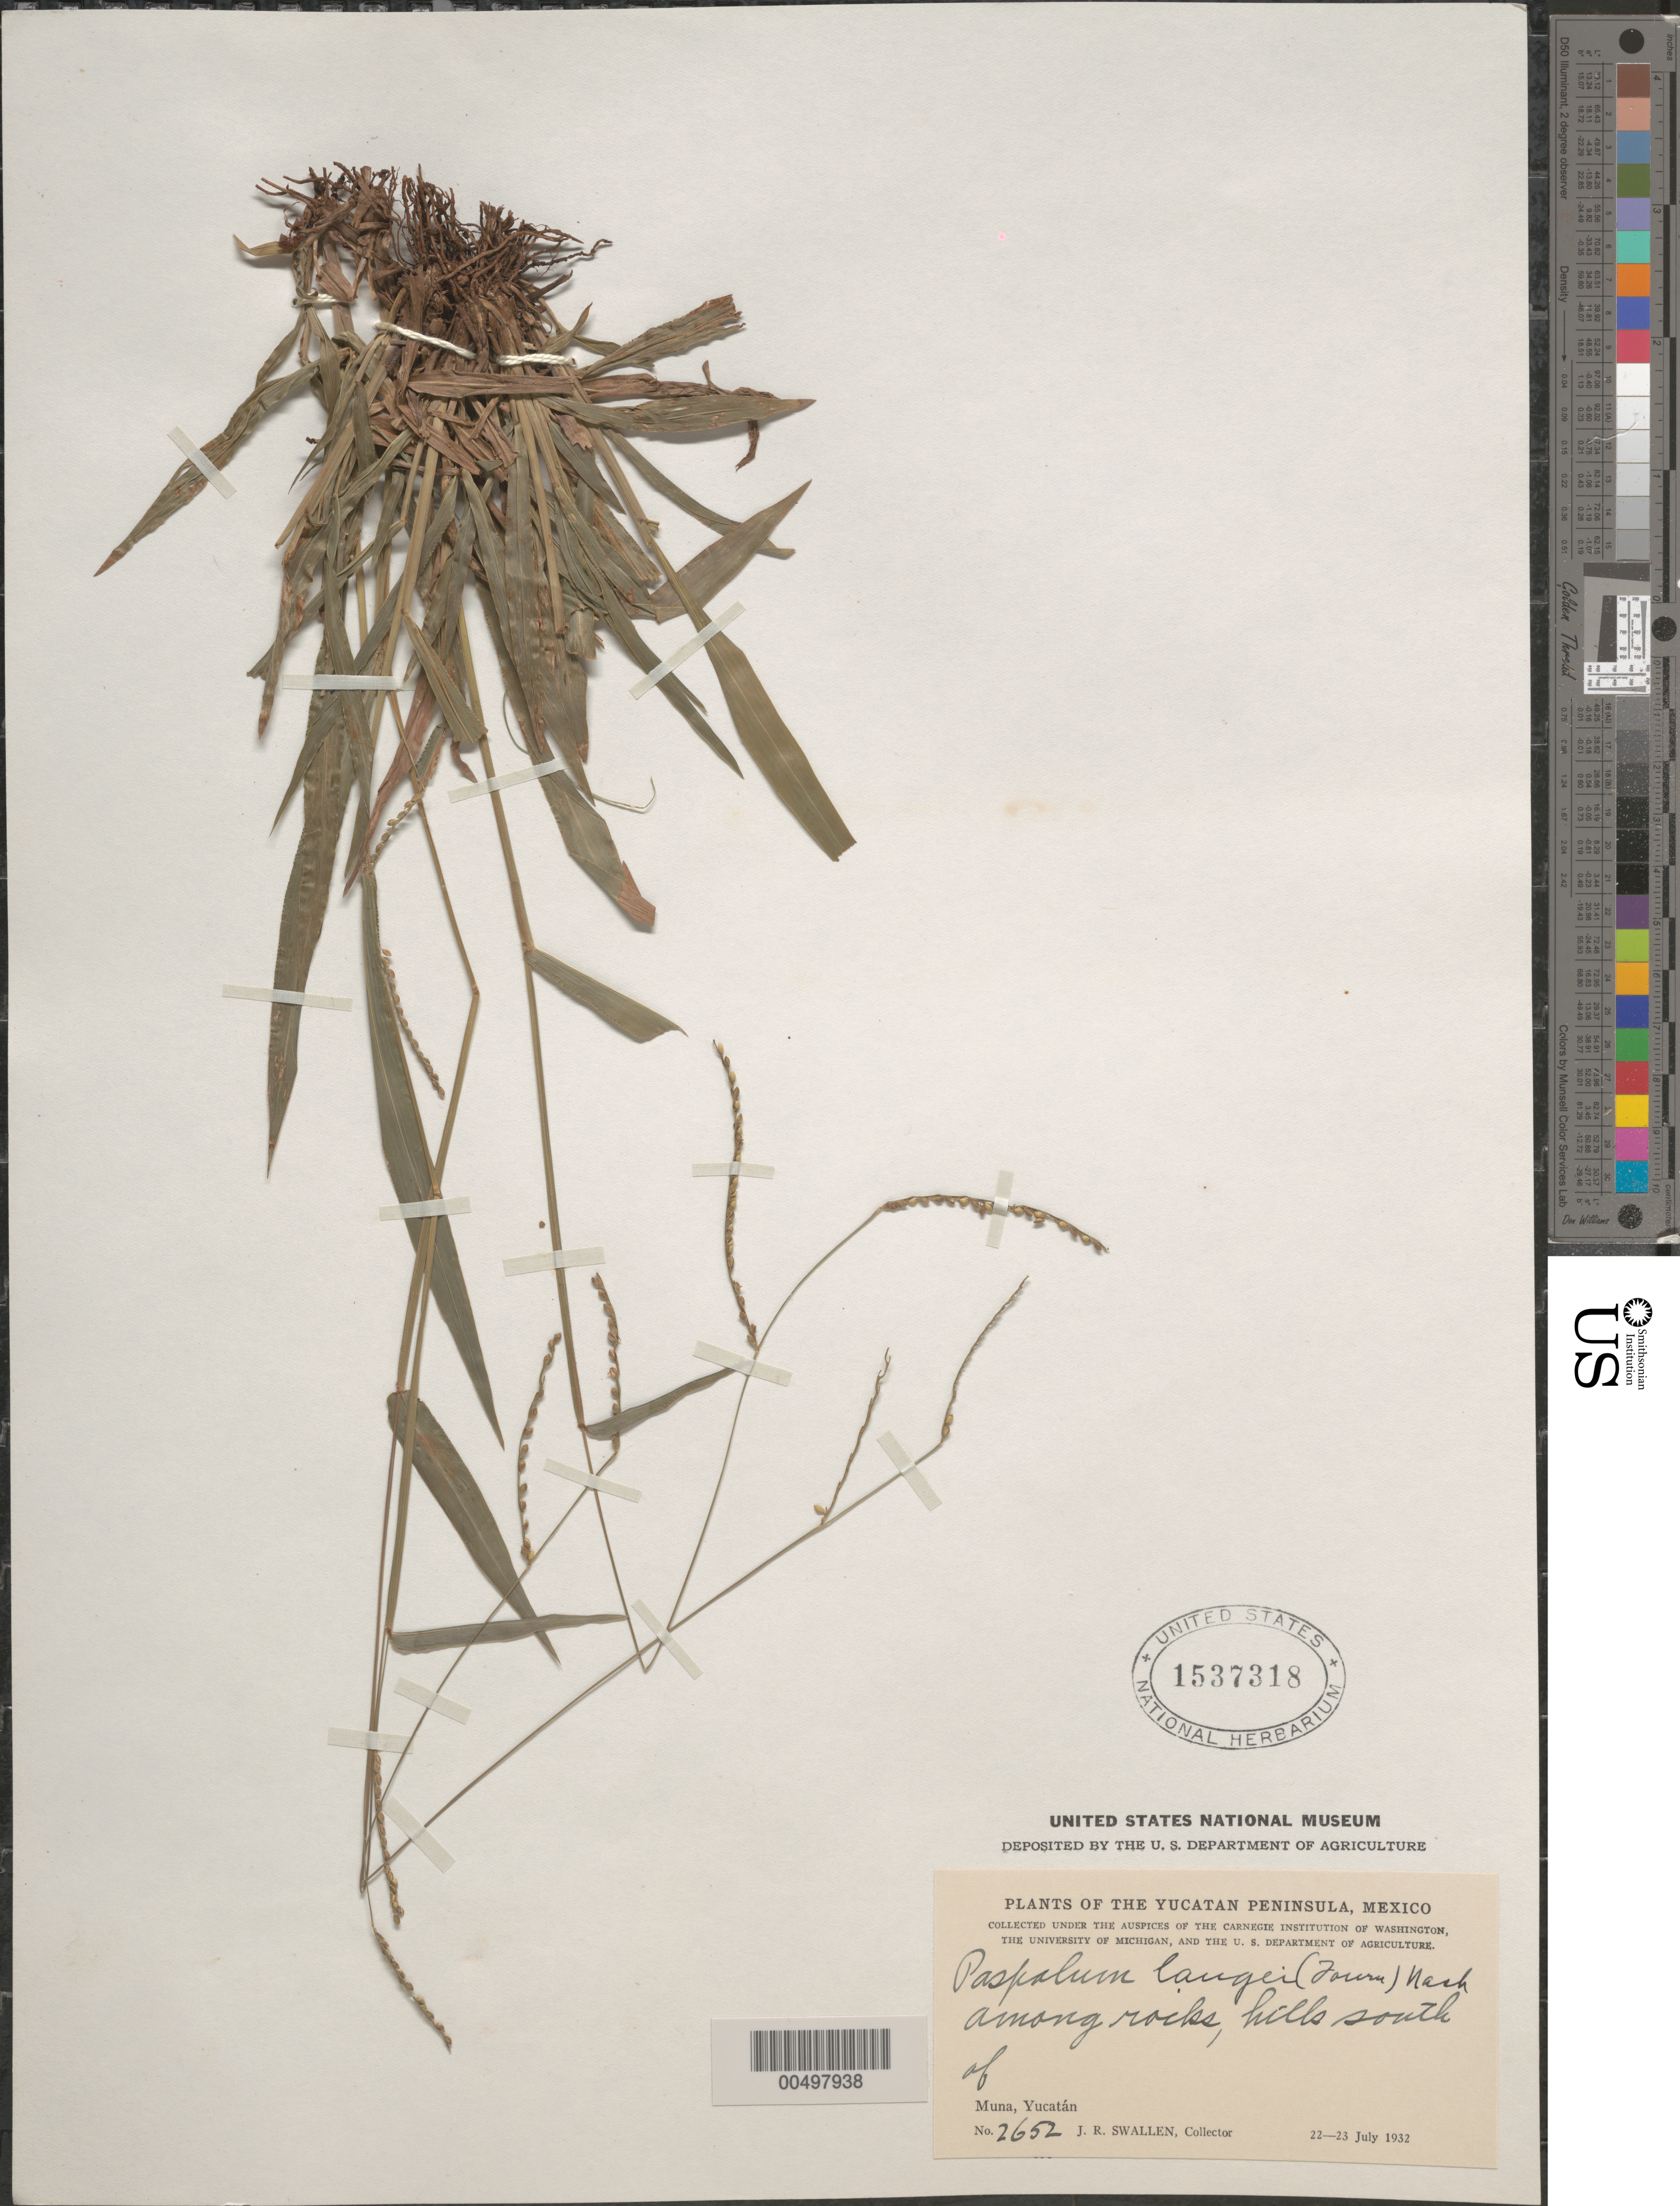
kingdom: Plantae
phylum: Tracheophyta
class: Liliopsida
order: Poales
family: Poaceae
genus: Paspalum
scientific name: Paspalum langei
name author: (E. Fourn.) Nash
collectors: J. R. Swallen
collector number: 2652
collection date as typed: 22 Jul 1932 to 23 Jul 1932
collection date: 1932-07-22/1932-07-23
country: Mexico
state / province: Yucatan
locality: Yucatan Peninsula, S of Muna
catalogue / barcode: US 1537318